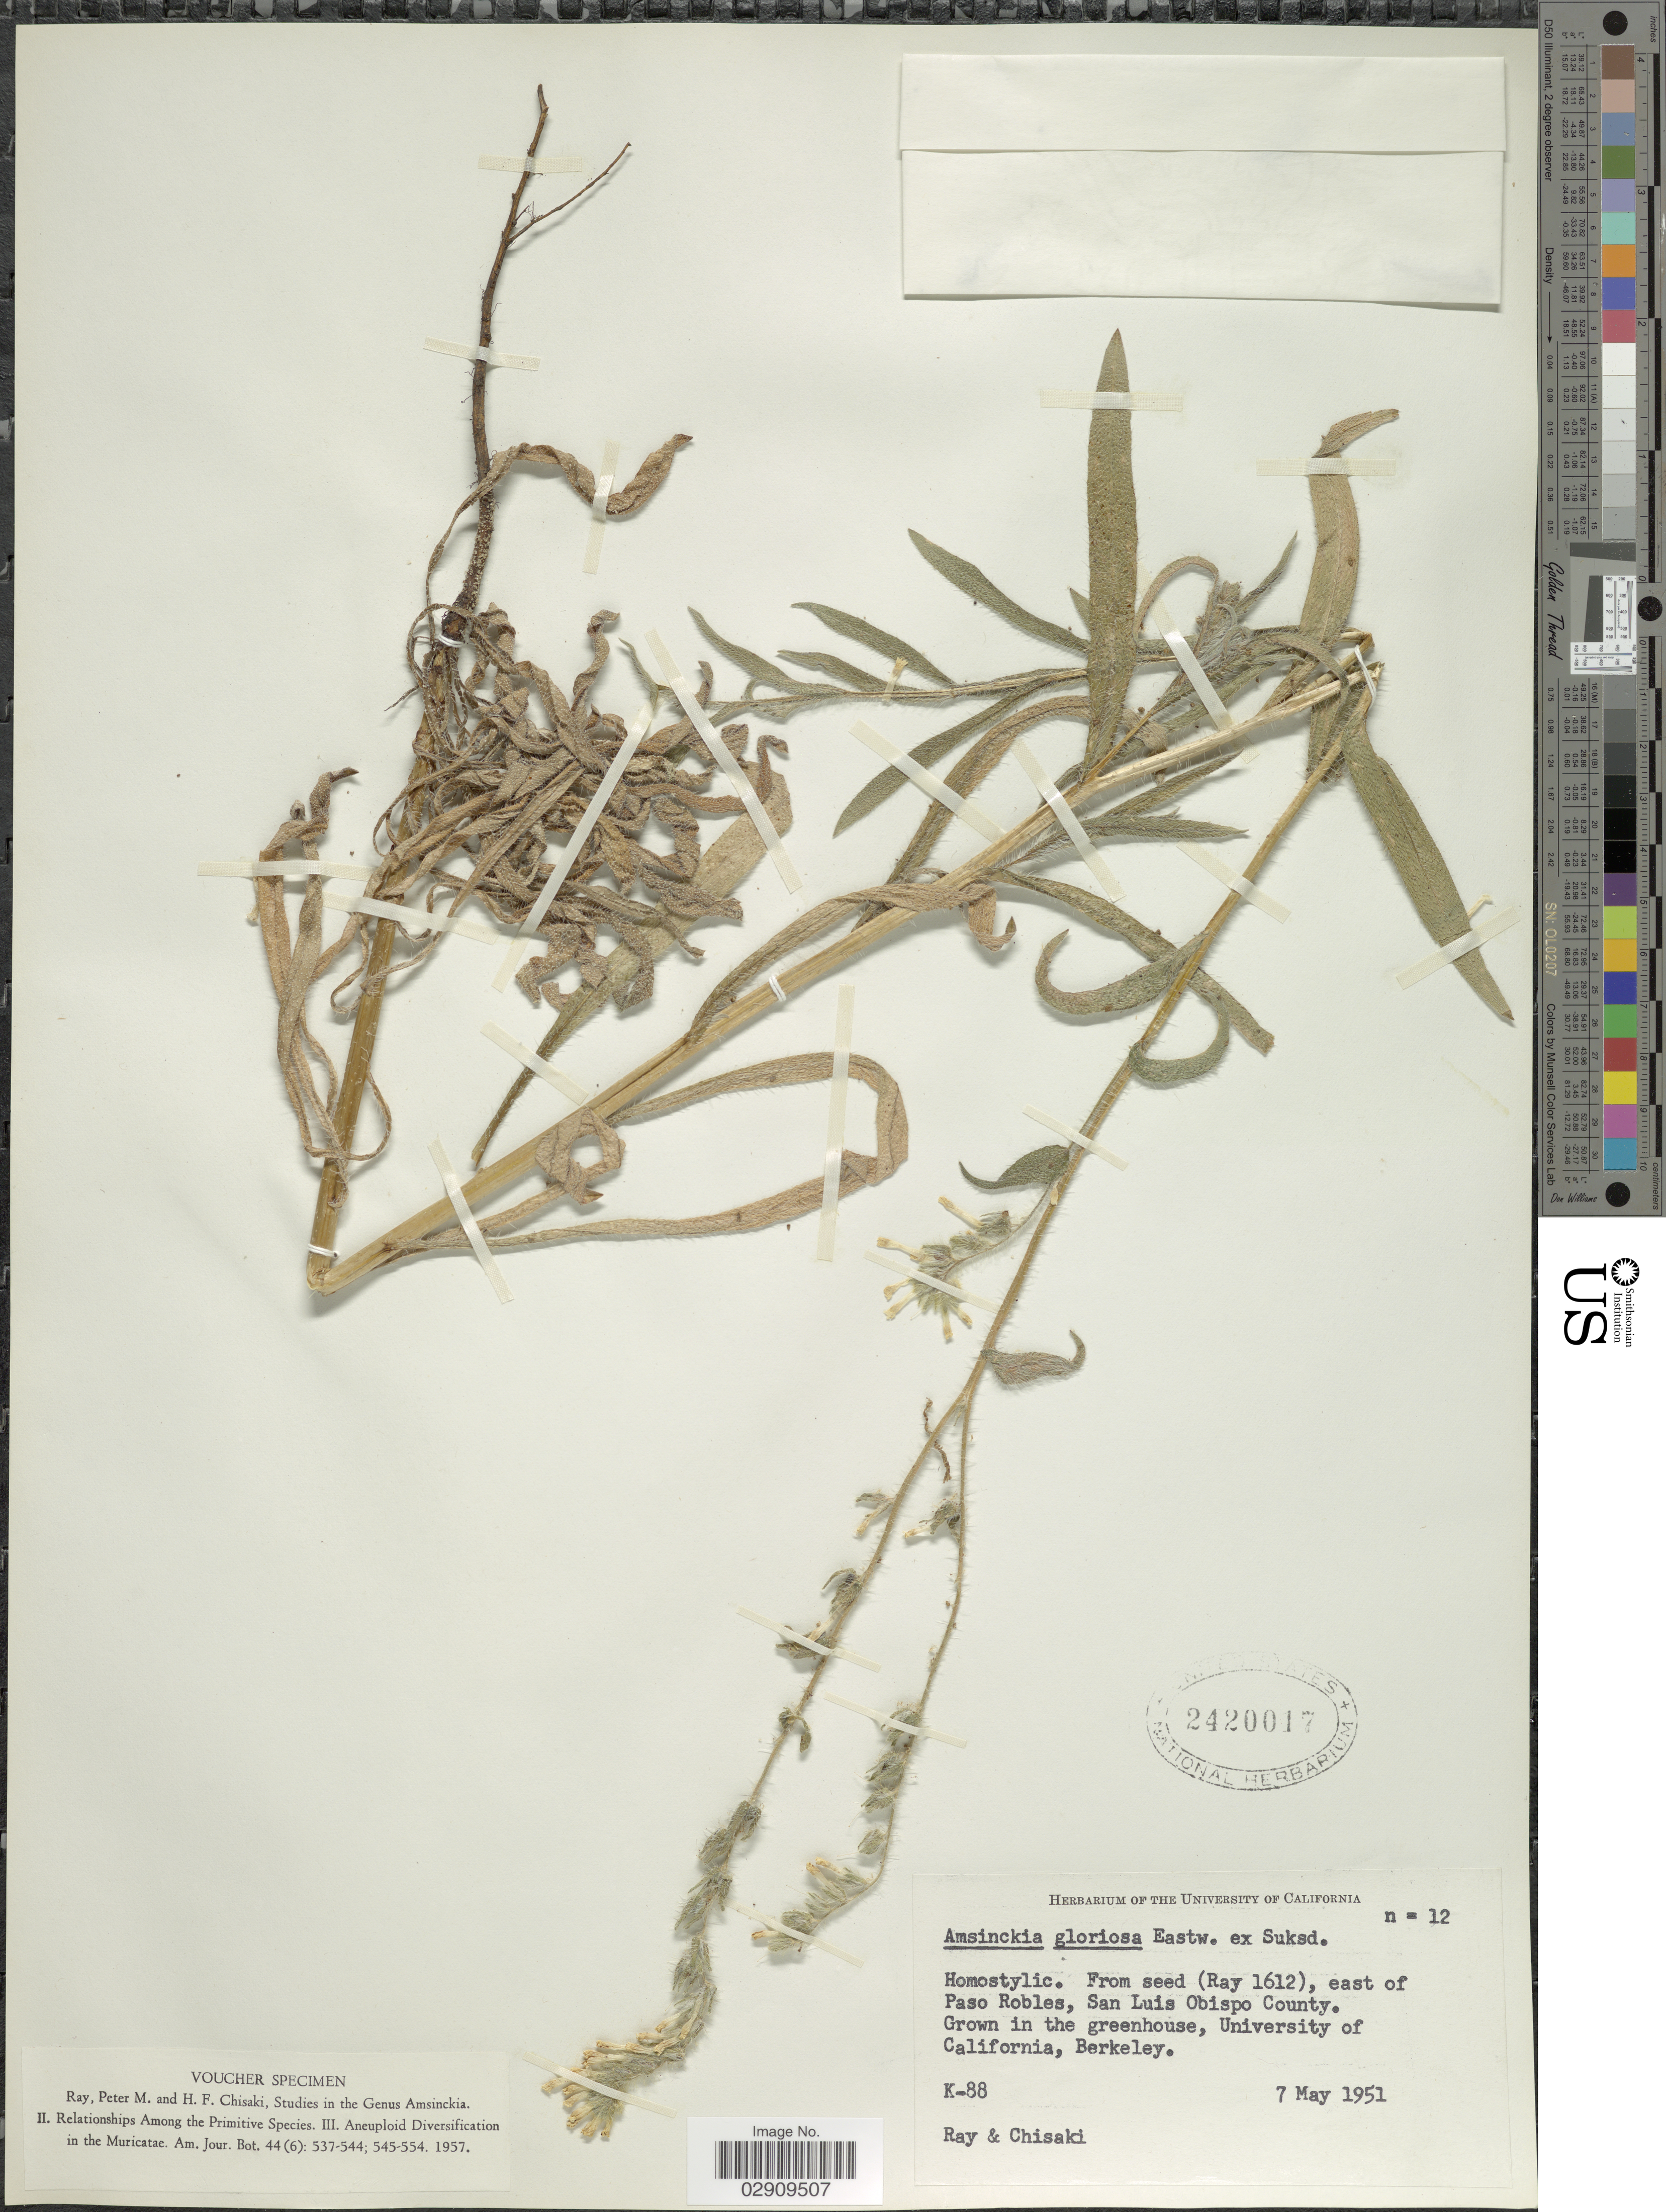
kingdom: Plantae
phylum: Tracheophyta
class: Magnoliopsida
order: Boraginales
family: Boraginaceae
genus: Amsinckia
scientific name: Amsinckia tessellata var. gloriosa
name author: (Eastw. ex Suksd.) Hoover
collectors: -. Ray & Chisaki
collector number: K-88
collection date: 1951-05-07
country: United States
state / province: California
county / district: Alameda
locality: Grown in the greenhouse, University of California, Berkeley.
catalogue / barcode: US 2420017